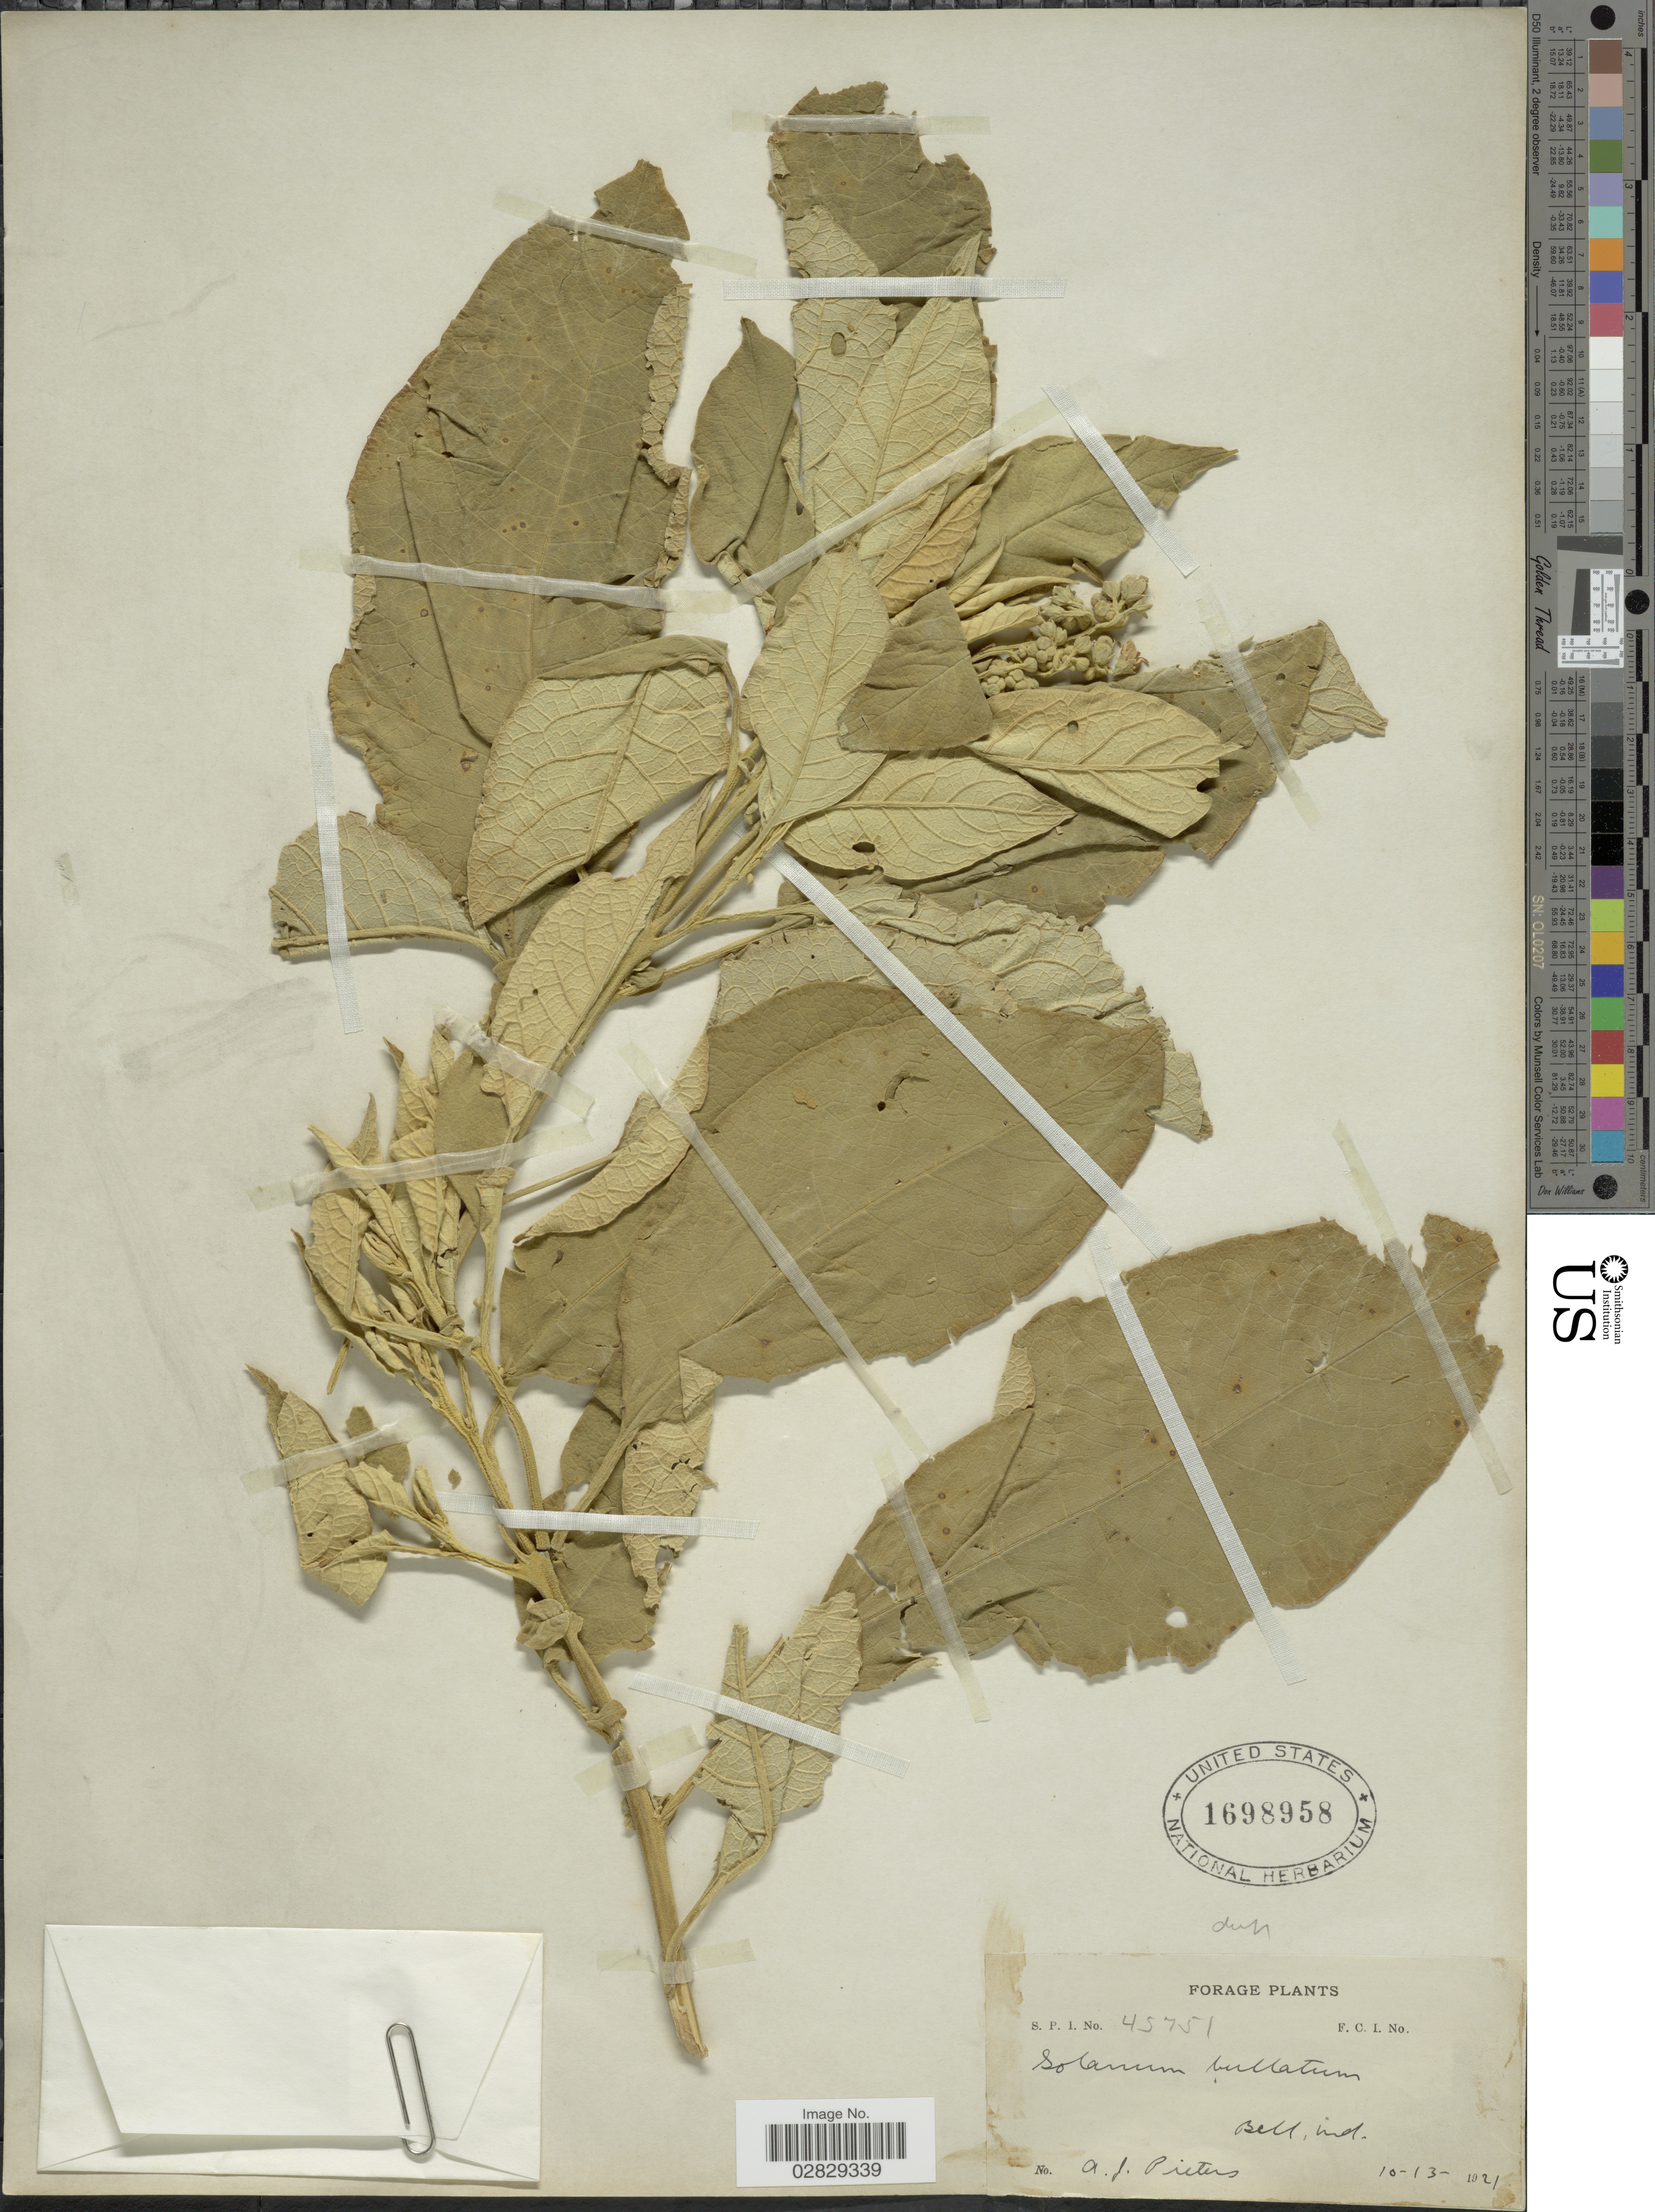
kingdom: Plantae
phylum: Tracheophyta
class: Magnoliopsida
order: Solanales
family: Solanaceae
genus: Solanum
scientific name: Solanum verbascifolium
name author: L.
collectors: A. Pieters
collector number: S.P.I.45751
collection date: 1921-10-13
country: United States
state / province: Maryland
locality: Bell.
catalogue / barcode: US 1698958